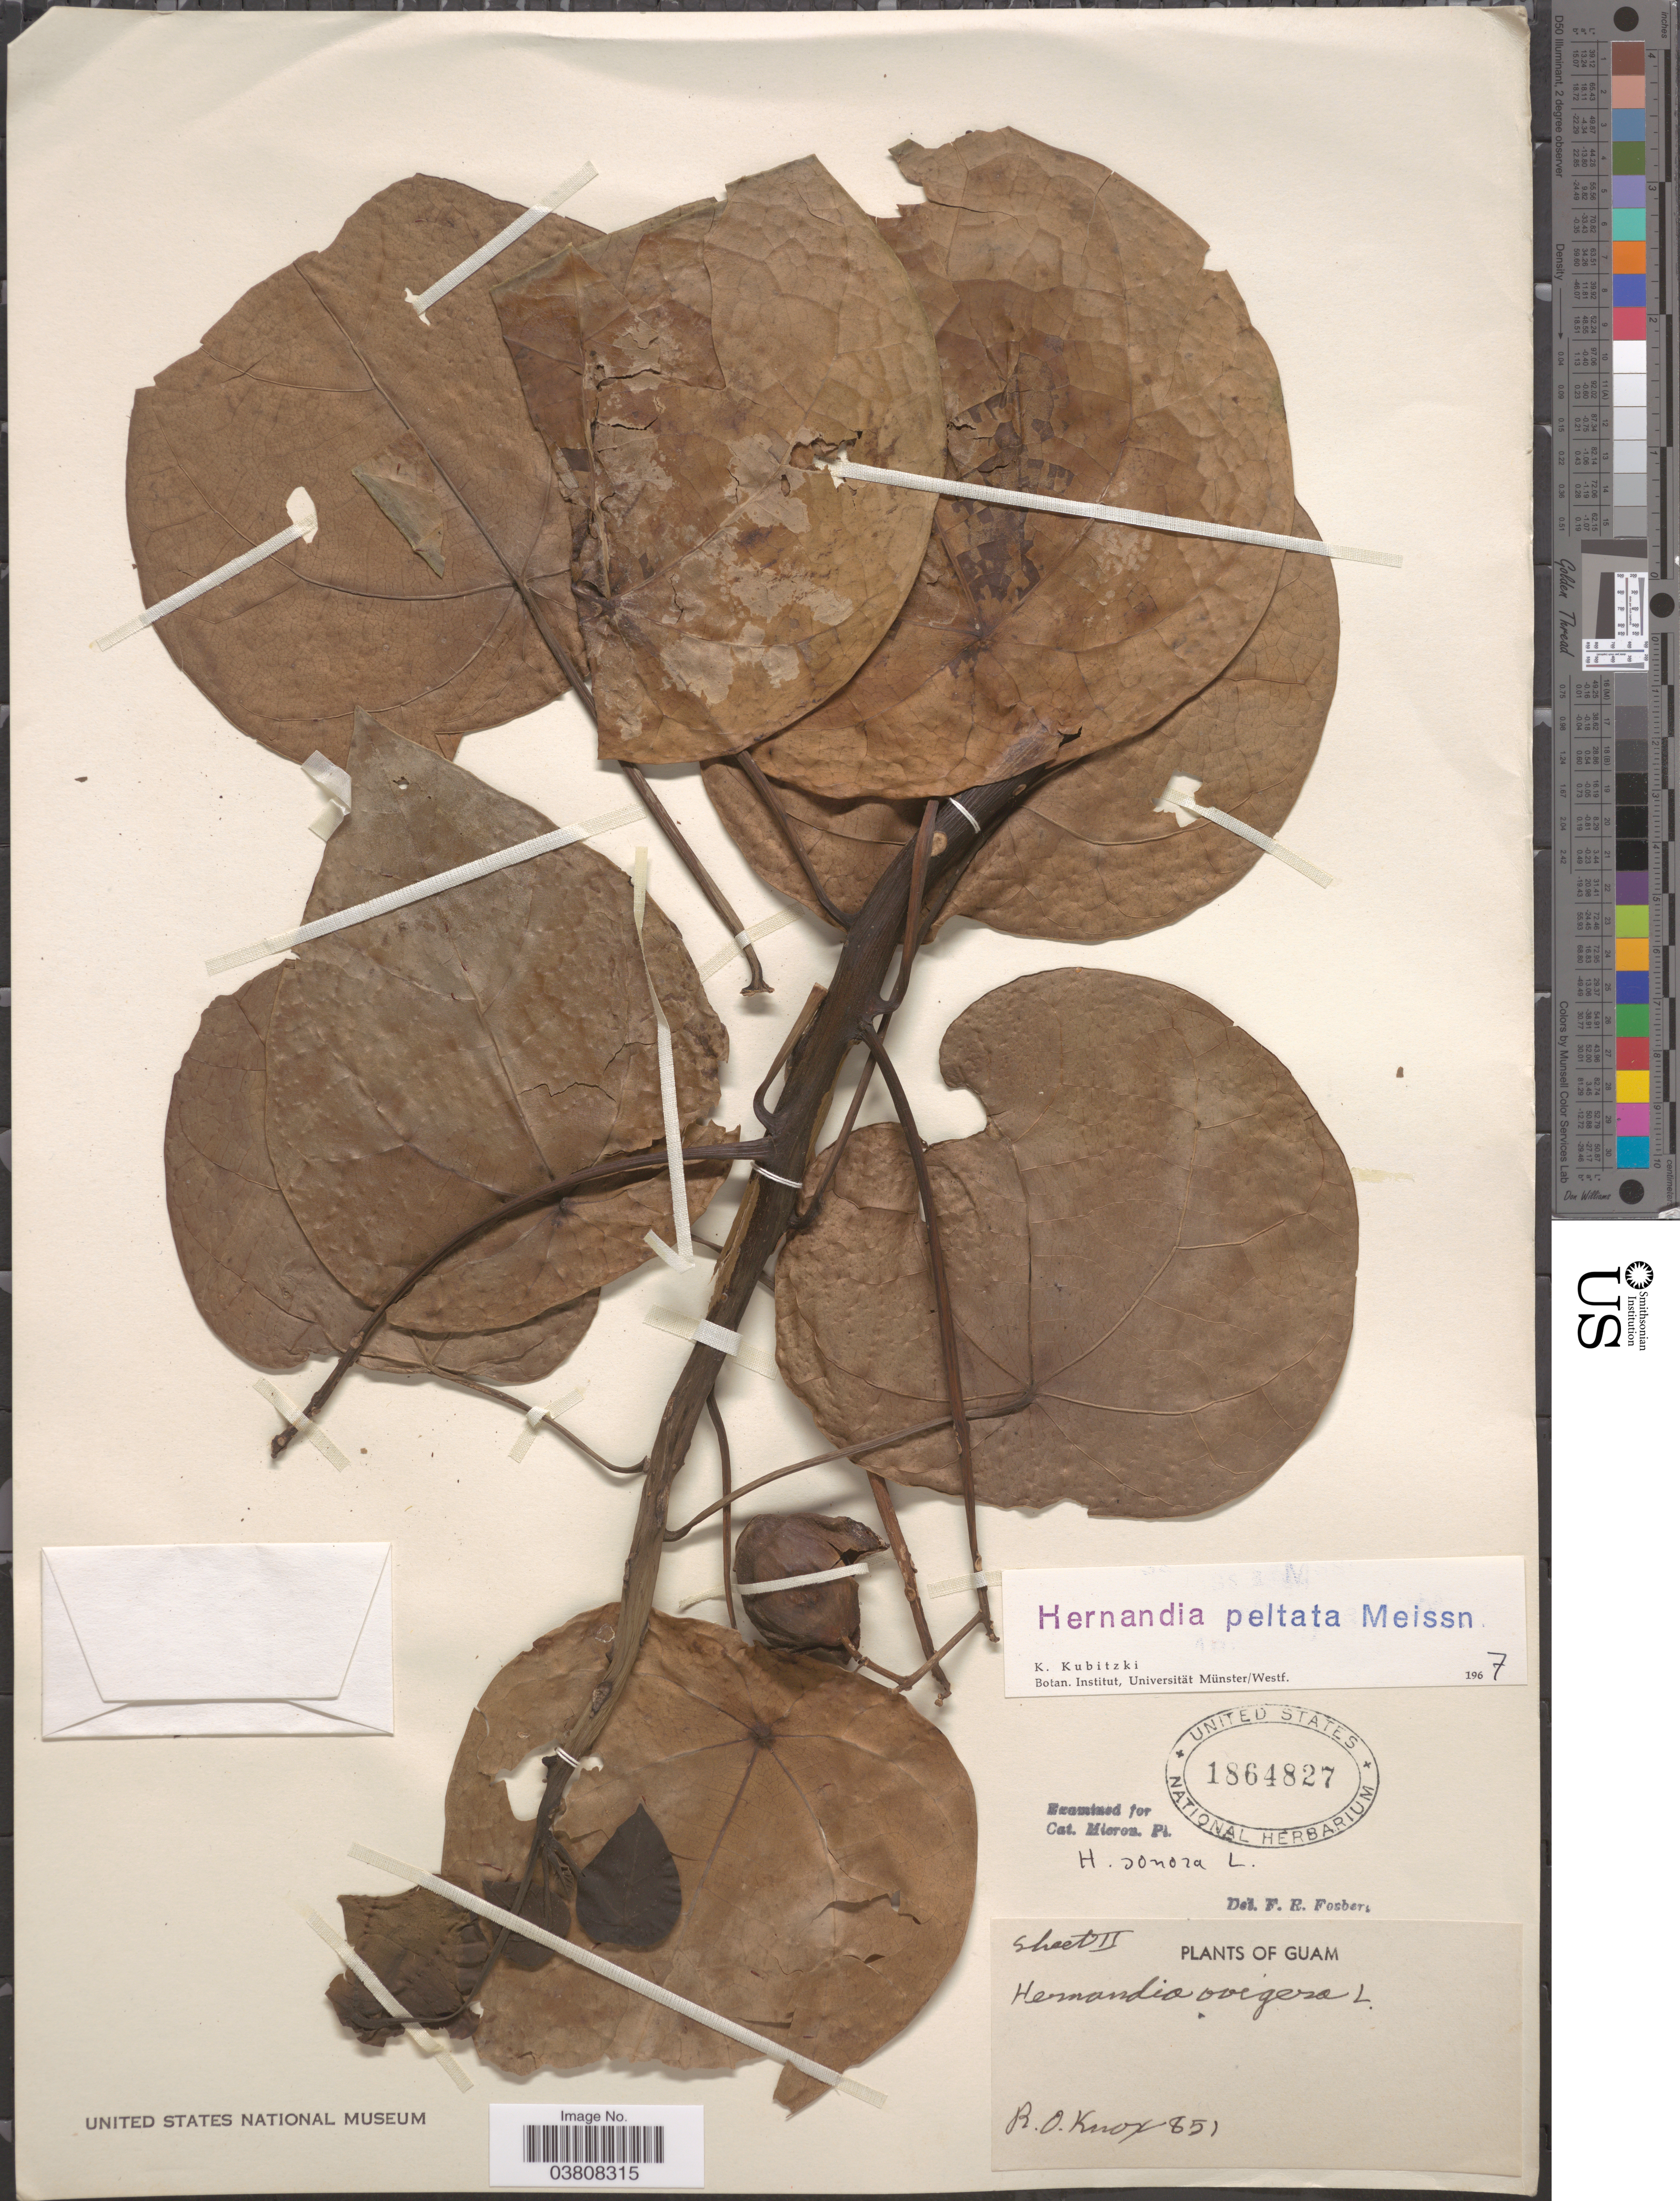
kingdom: Plantae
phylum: Tracheophyta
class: Magnoliopsida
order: Laurales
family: Hernandiaceae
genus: Hernandia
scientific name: Hernandia nymphaeifolia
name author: (C. Presl) Kubitzki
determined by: Strong, Mark T., (BOT), Smithsonian Institution - National Museum of Natural History (UNITED STATES)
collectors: R. O. Knox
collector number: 851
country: Guam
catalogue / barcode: US 1864827